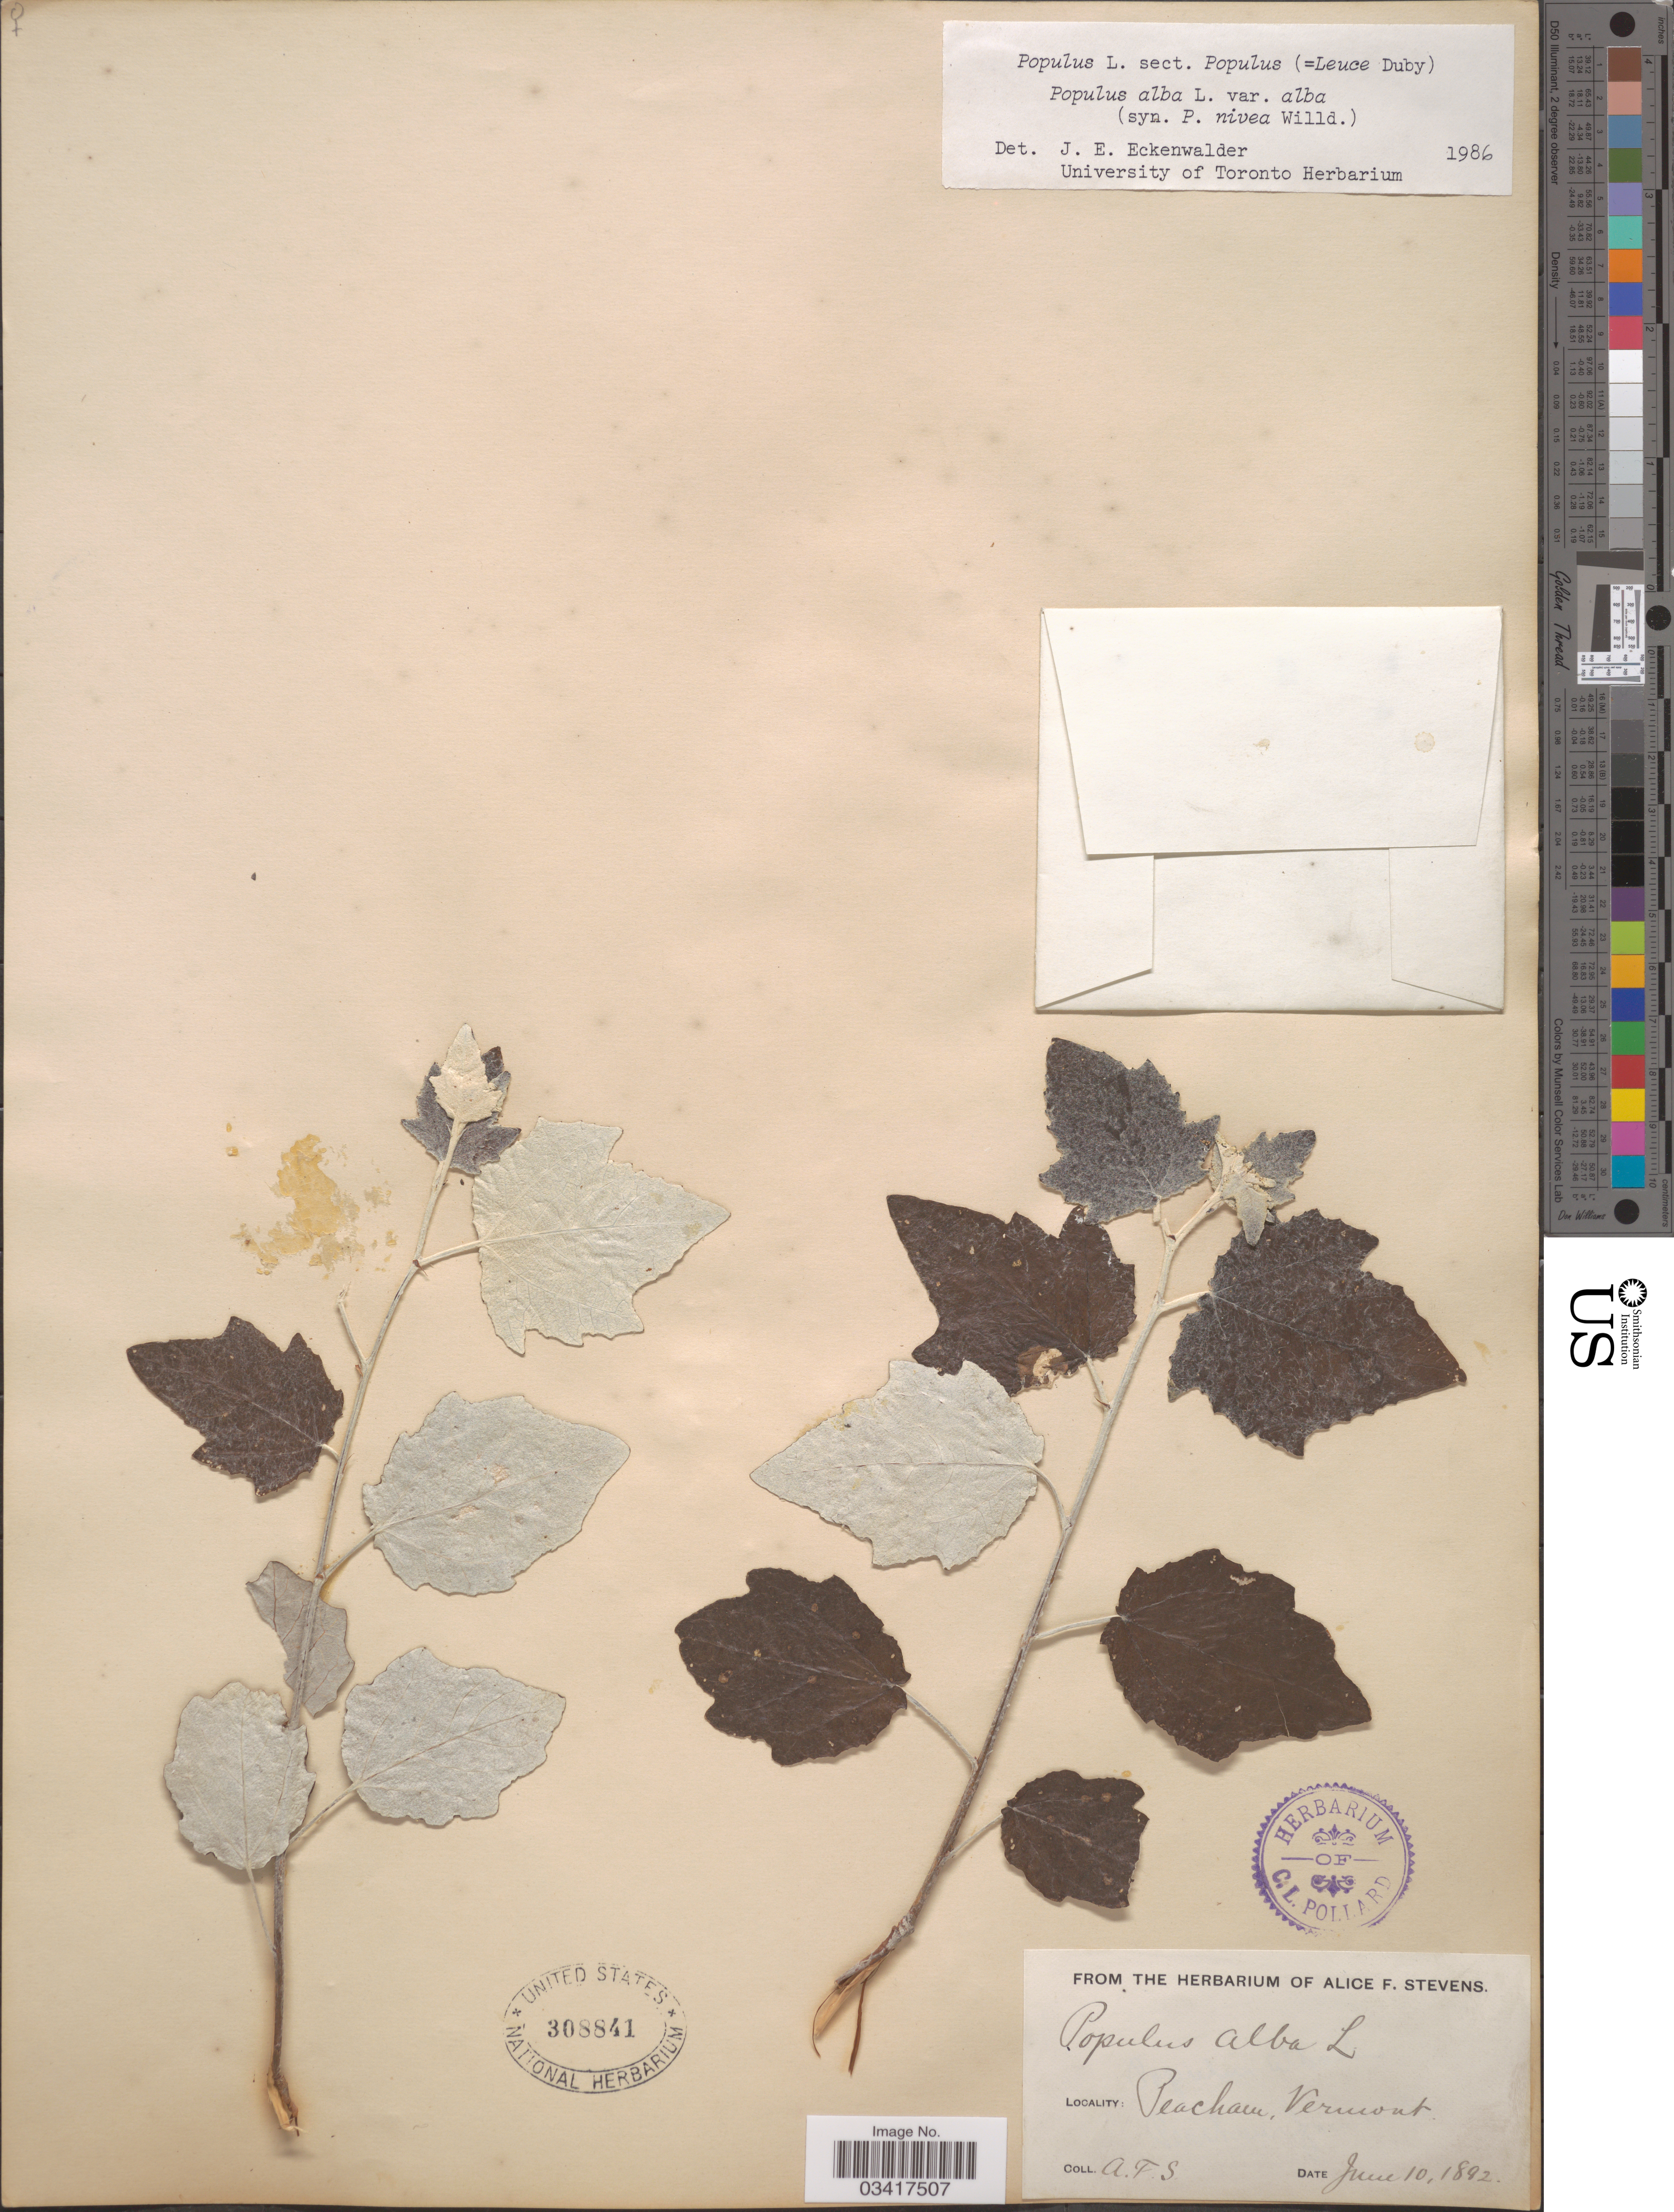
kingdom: Plantae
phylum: Tracheophyta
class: Magnoliopsida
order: Malpighiales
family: Salicaceae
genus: Populus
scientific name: Populus alba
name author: L.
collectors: A. Stevens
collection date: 1892-06-10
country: United States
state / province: Vermont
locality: Peacham.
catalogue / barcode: US 308841